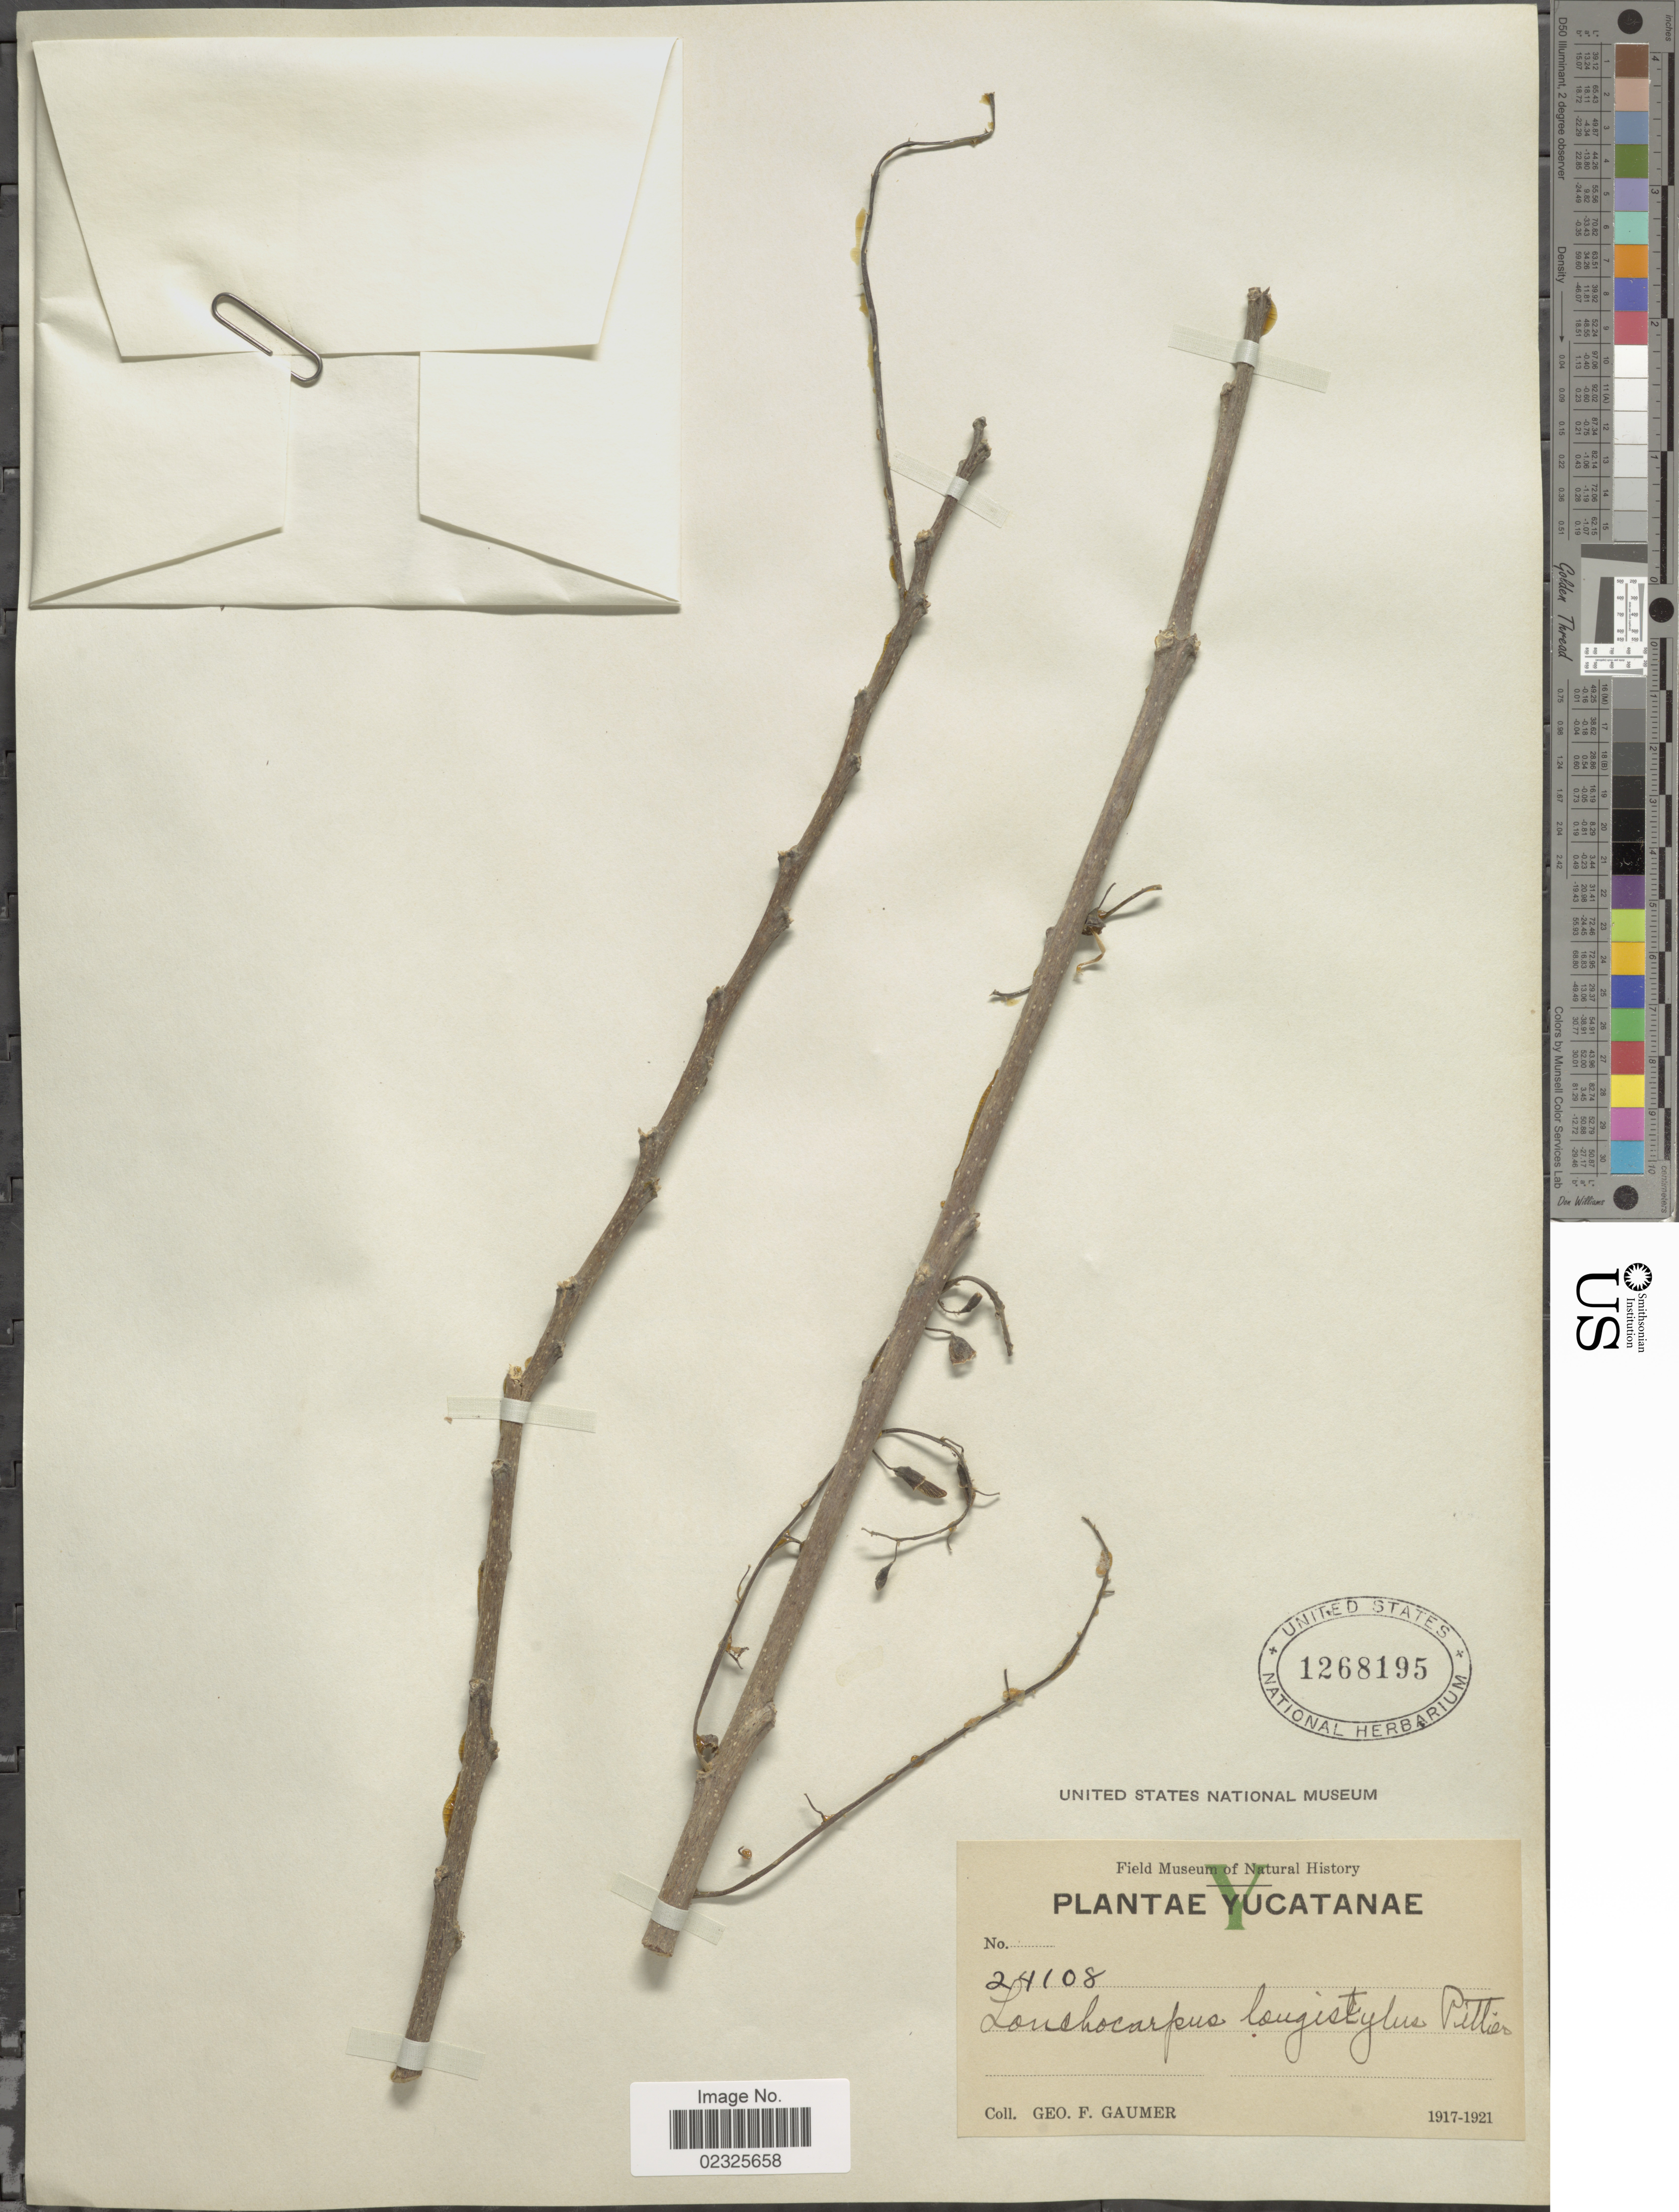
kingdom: Plantae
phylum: Tracheophyta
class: Magnoliopsida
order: Fabales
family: Fabaceae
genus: Gliricidia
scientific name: Gliricidia sepium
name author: (Jacq.) Kunth ex Walp.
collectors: G. F. Gaumer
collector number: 24108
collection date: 1917/1921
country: Mexico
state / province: Yucatán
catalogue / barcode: US 1268195